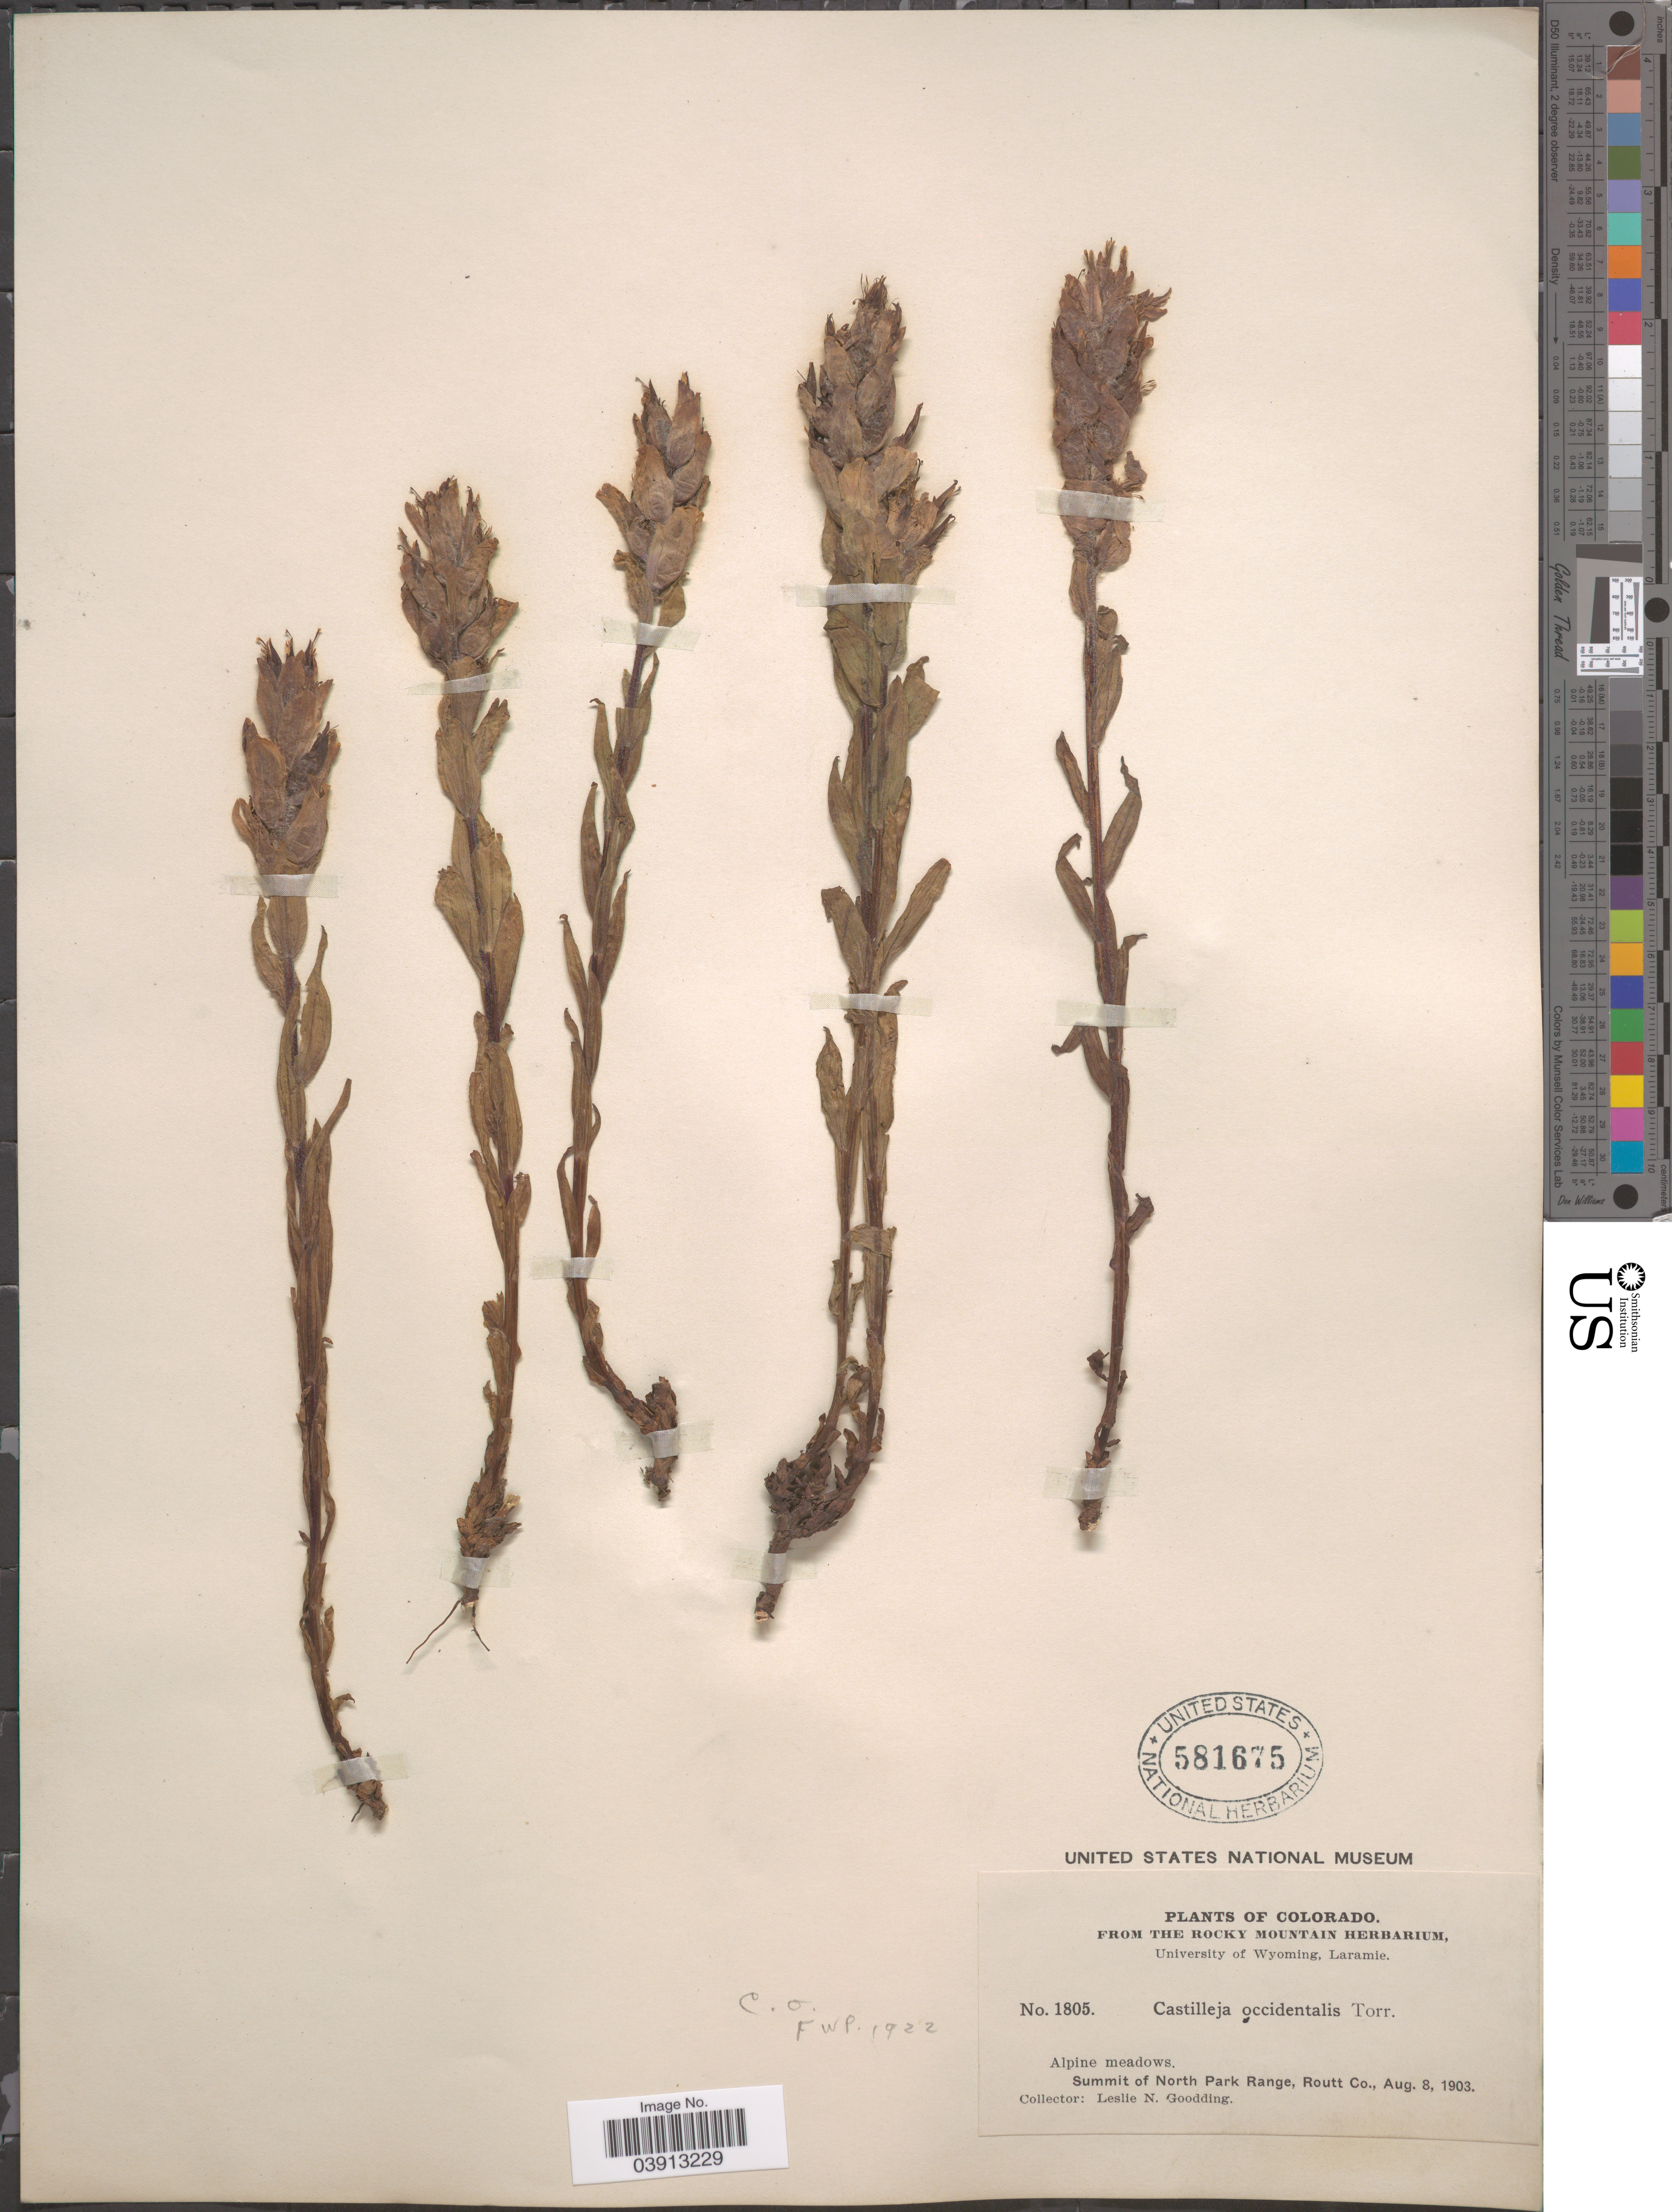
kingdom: Plantae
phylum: Tracheophyta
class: Magnoliopsida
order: Lamiales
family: Orobanchaceae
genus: Castilleja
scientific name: Castilleja occidentalis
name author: Torr.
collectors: L. N. Goodding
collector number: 1805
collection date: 1903-08-08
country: United States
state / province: Colorado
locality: Summit of North Park Range, Routt Co.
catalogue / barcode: US 581675